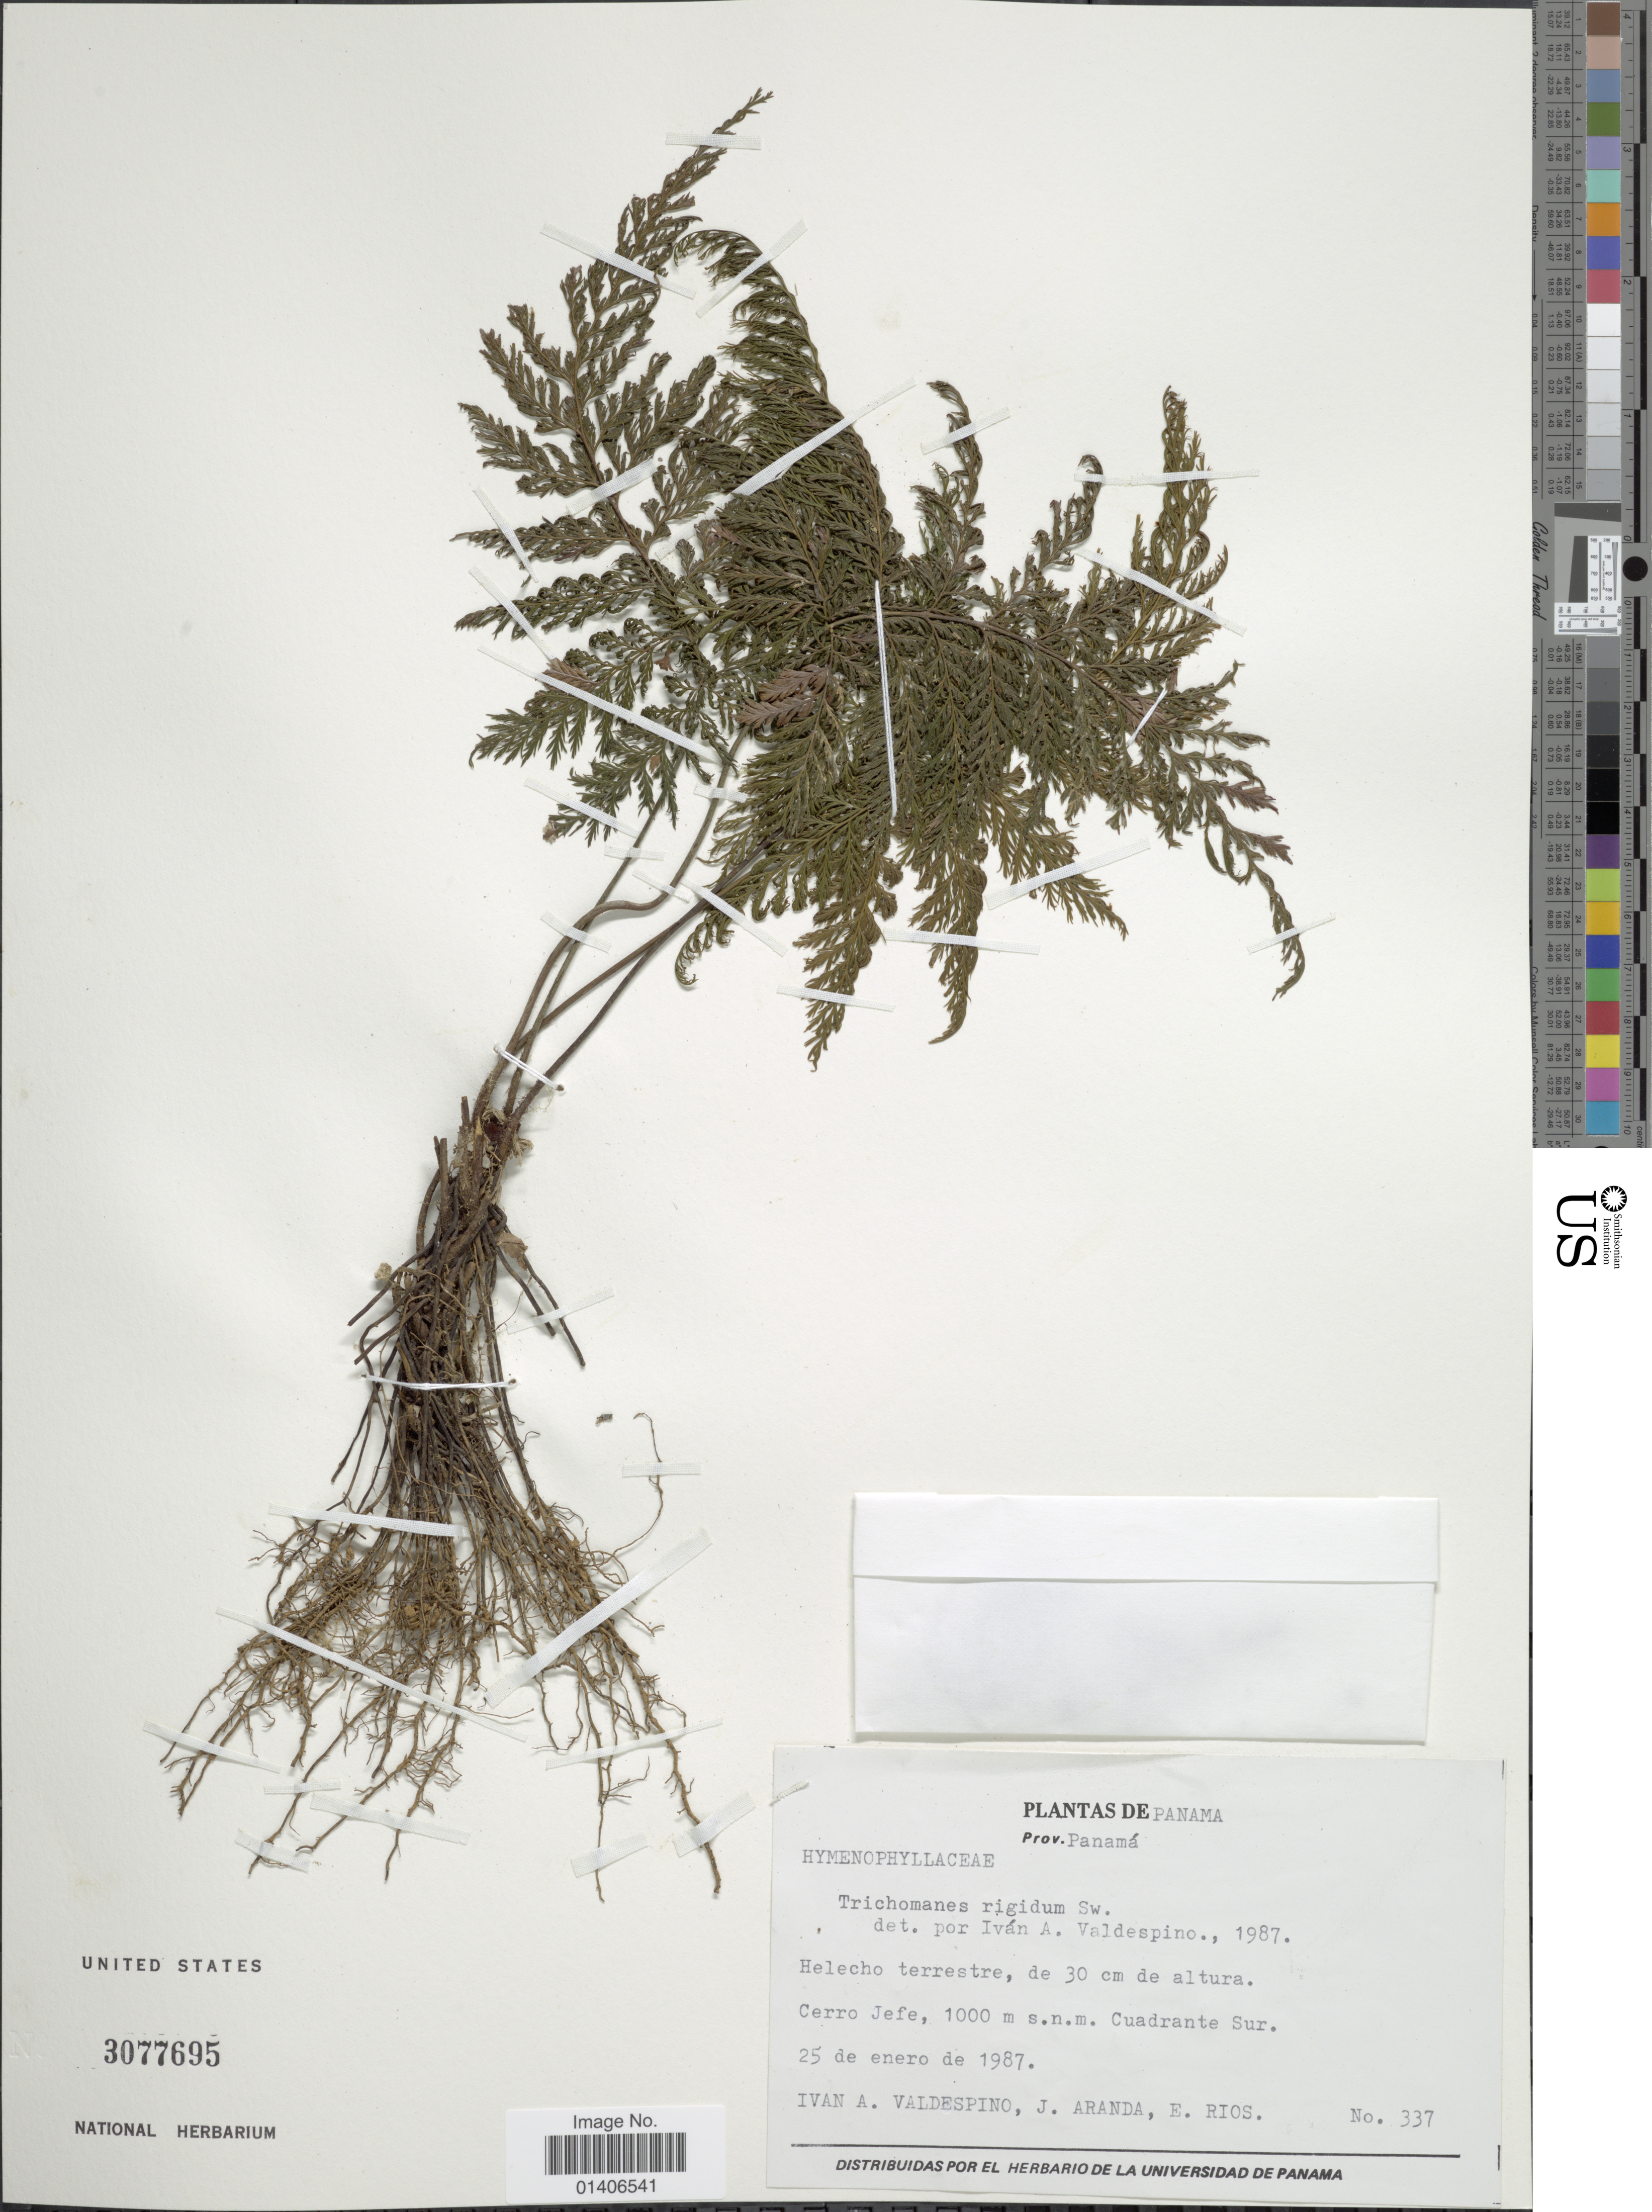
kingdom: Plantae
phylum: Tracheophyta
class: Polypodiopsida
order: Hymenophyllales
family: Hymenophyllaceae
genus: Abrodictyum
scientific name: Abrodictyum rigidum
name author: (Sw.) Ebihara & Dubuisson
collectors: I. A. Valdespino, J. Aranda & E. Rios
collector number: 337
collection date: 1987-01-25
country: Panama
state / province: Panamá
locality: Cerro Jefe, Cuadrante Sur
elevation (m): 1000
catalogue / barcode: US 3077695